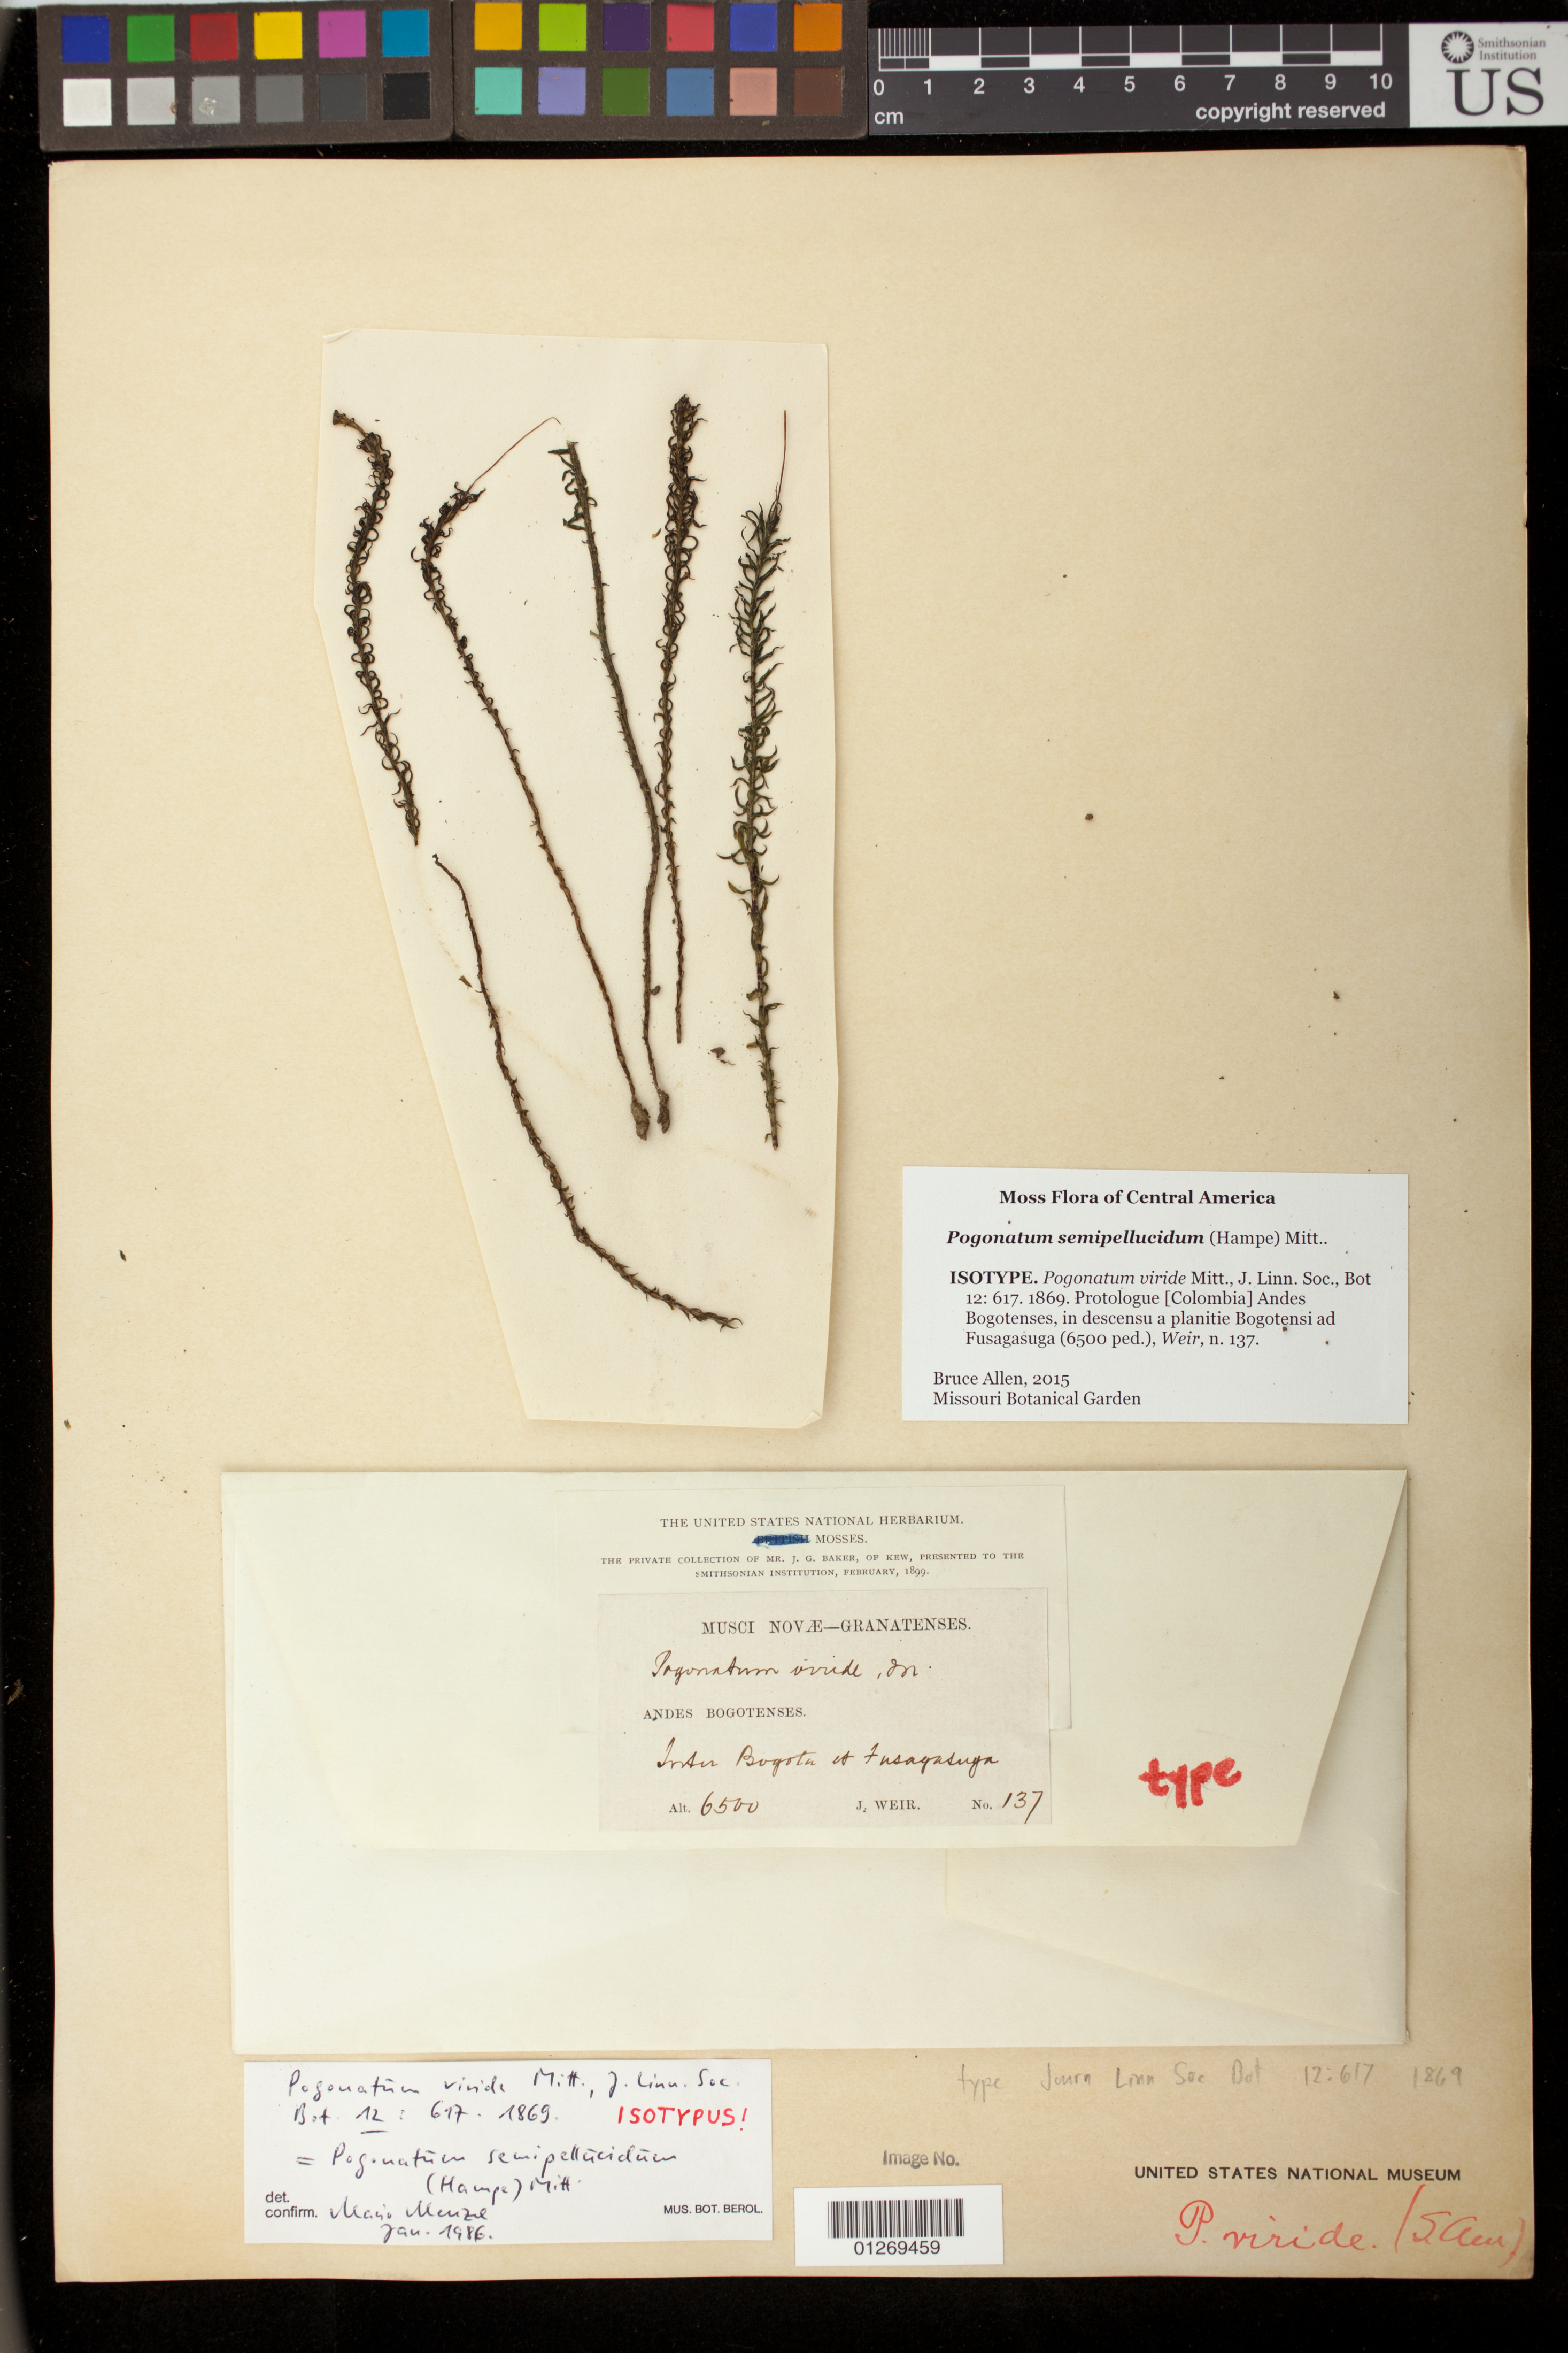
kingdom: Plantae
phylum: Bryophyta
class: Polytrichopsida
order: Polytrichales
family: Polytrichaceae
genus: Pogonatum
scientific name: Pogonatum viride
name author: Mitt.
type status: Isotype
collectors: J. Weir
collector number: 137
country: Colombia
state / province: Cundinamarca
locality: Andes Bogotenses. Inter Bogota et Fusagasuga